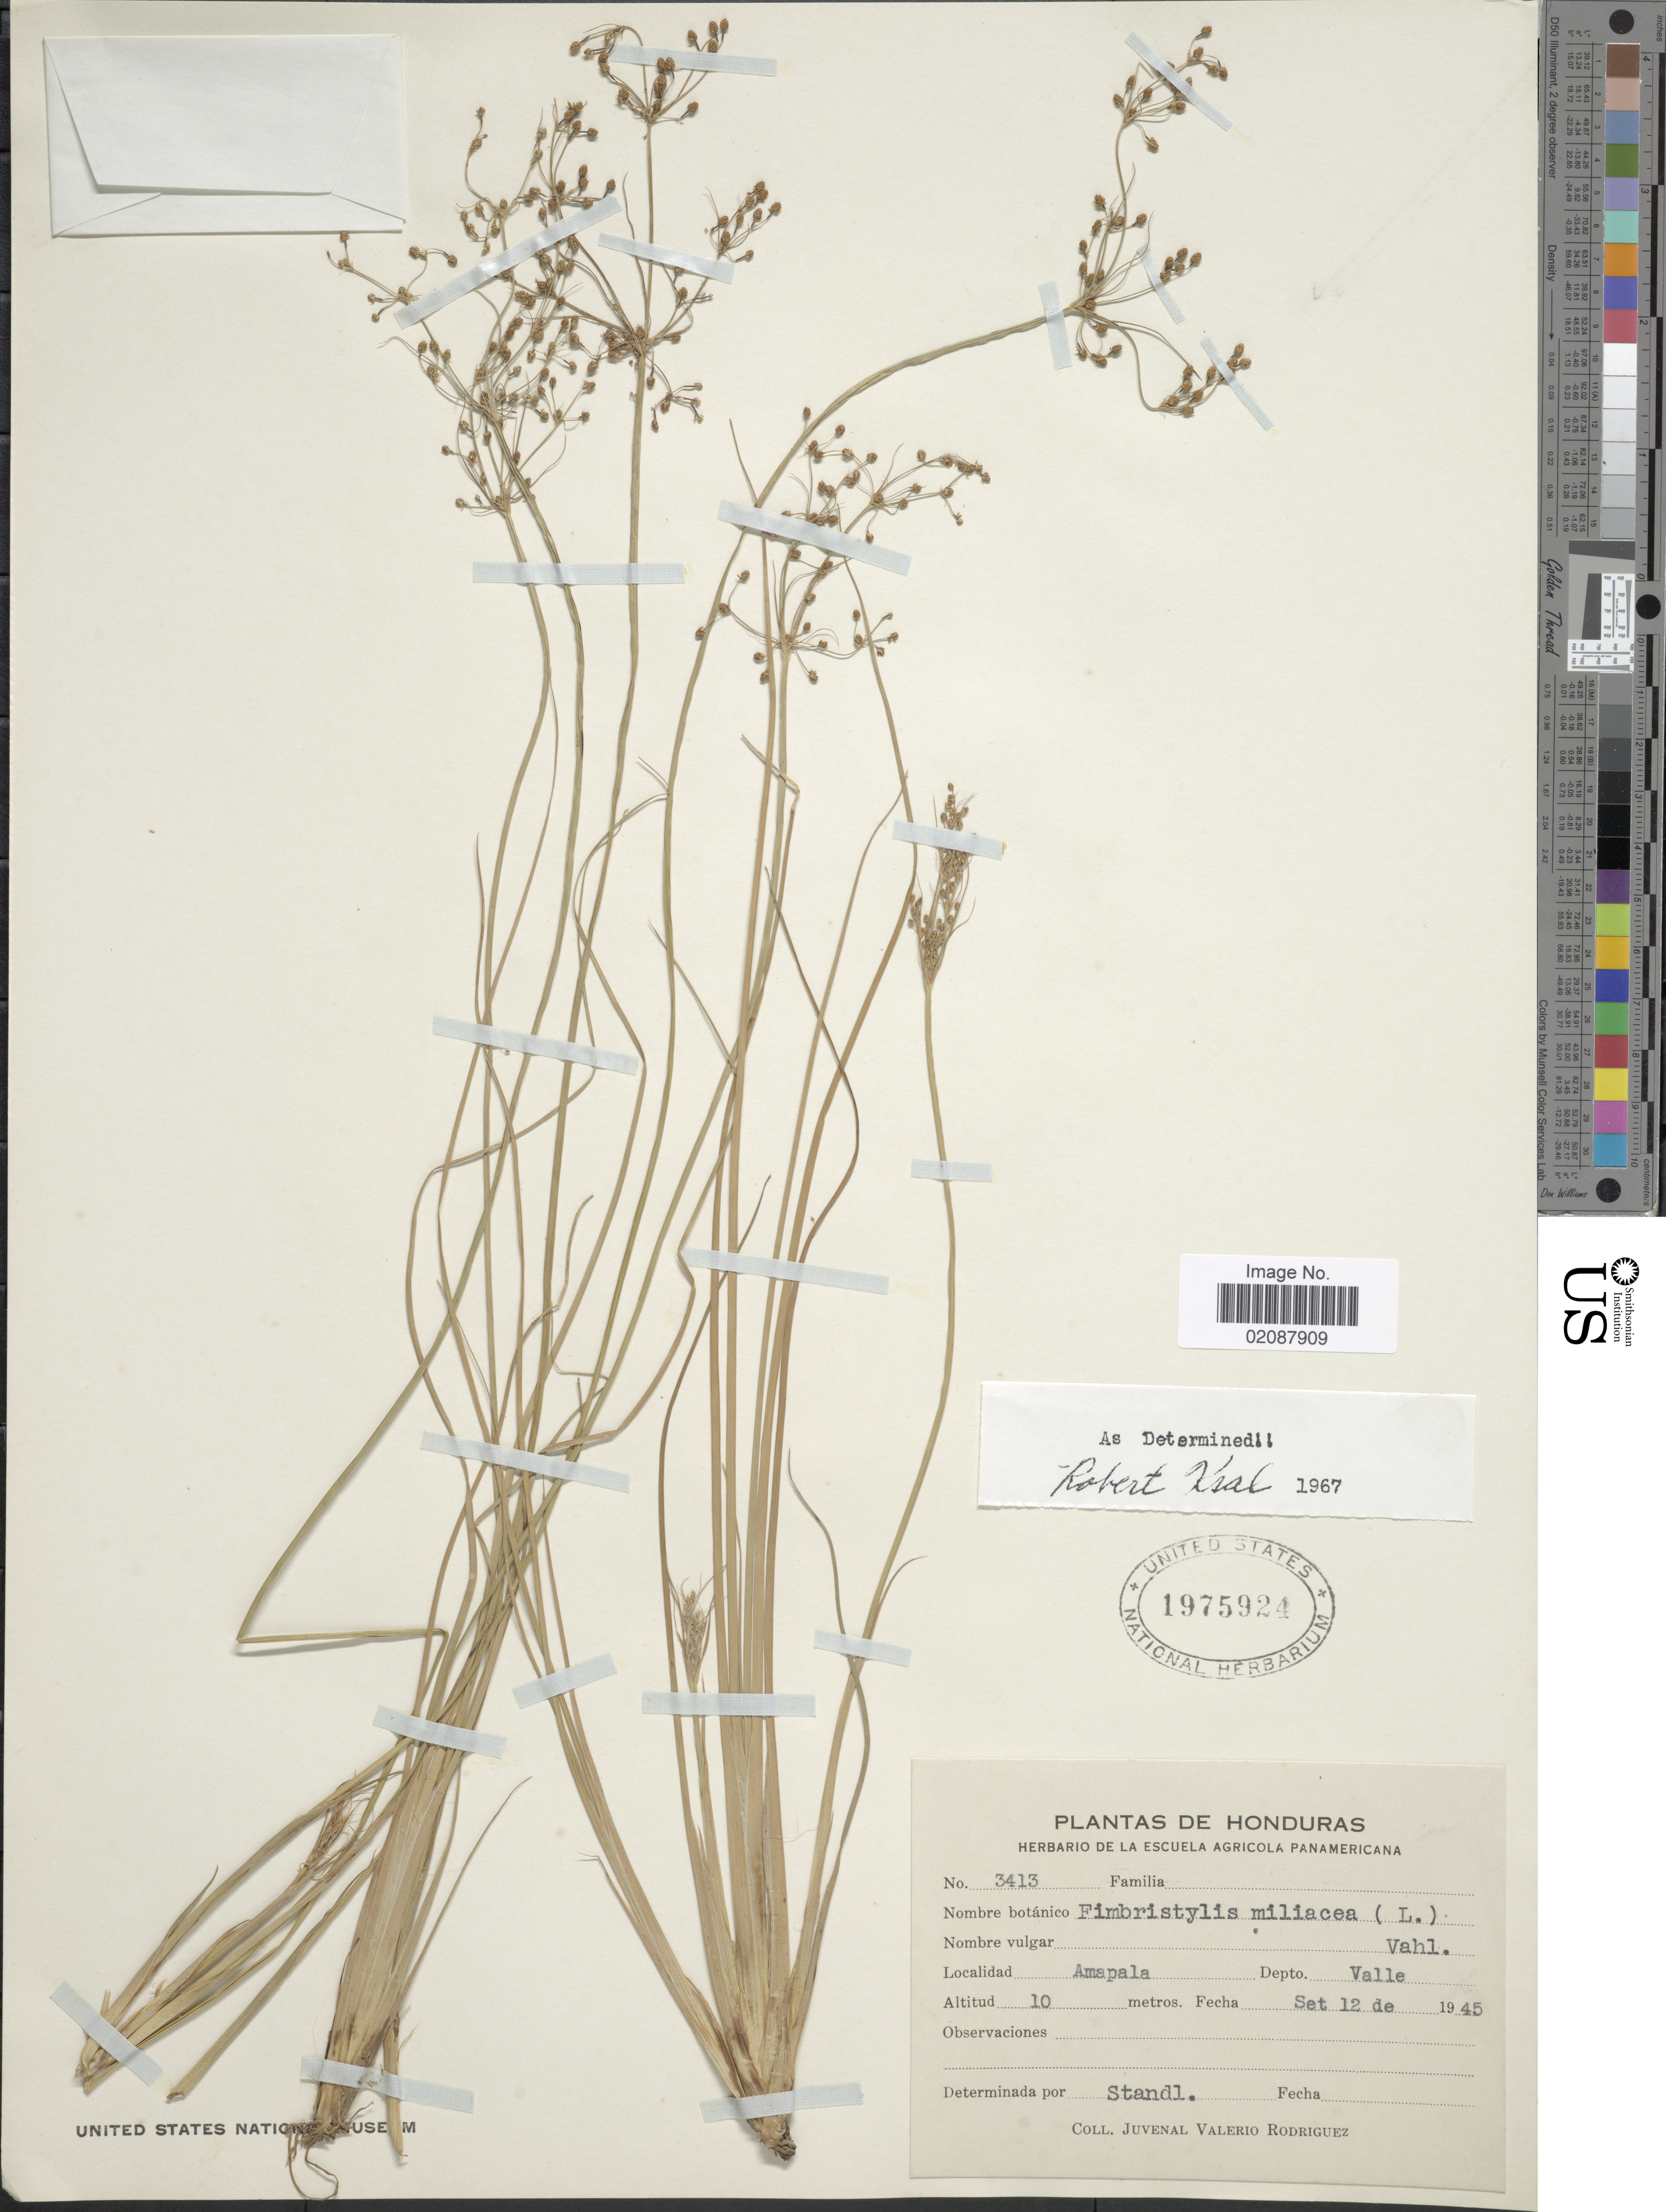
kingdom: Plantae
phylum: Tracheophyta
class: Liliopsida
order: Poales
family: Cyperaceae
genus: Fimbristylis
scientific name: Fimbristylis littoralis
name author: Gaudich.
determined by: Strong, M. T., (US), Smithsonian Institution - National Museum of Natural History (UNITED STATES)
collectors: J. Rodriguez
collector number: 3413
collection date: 1945-09-12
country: Honduras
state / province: Valle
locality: Amapala. Depto. Valle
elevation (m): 10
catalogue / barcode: US 1975924